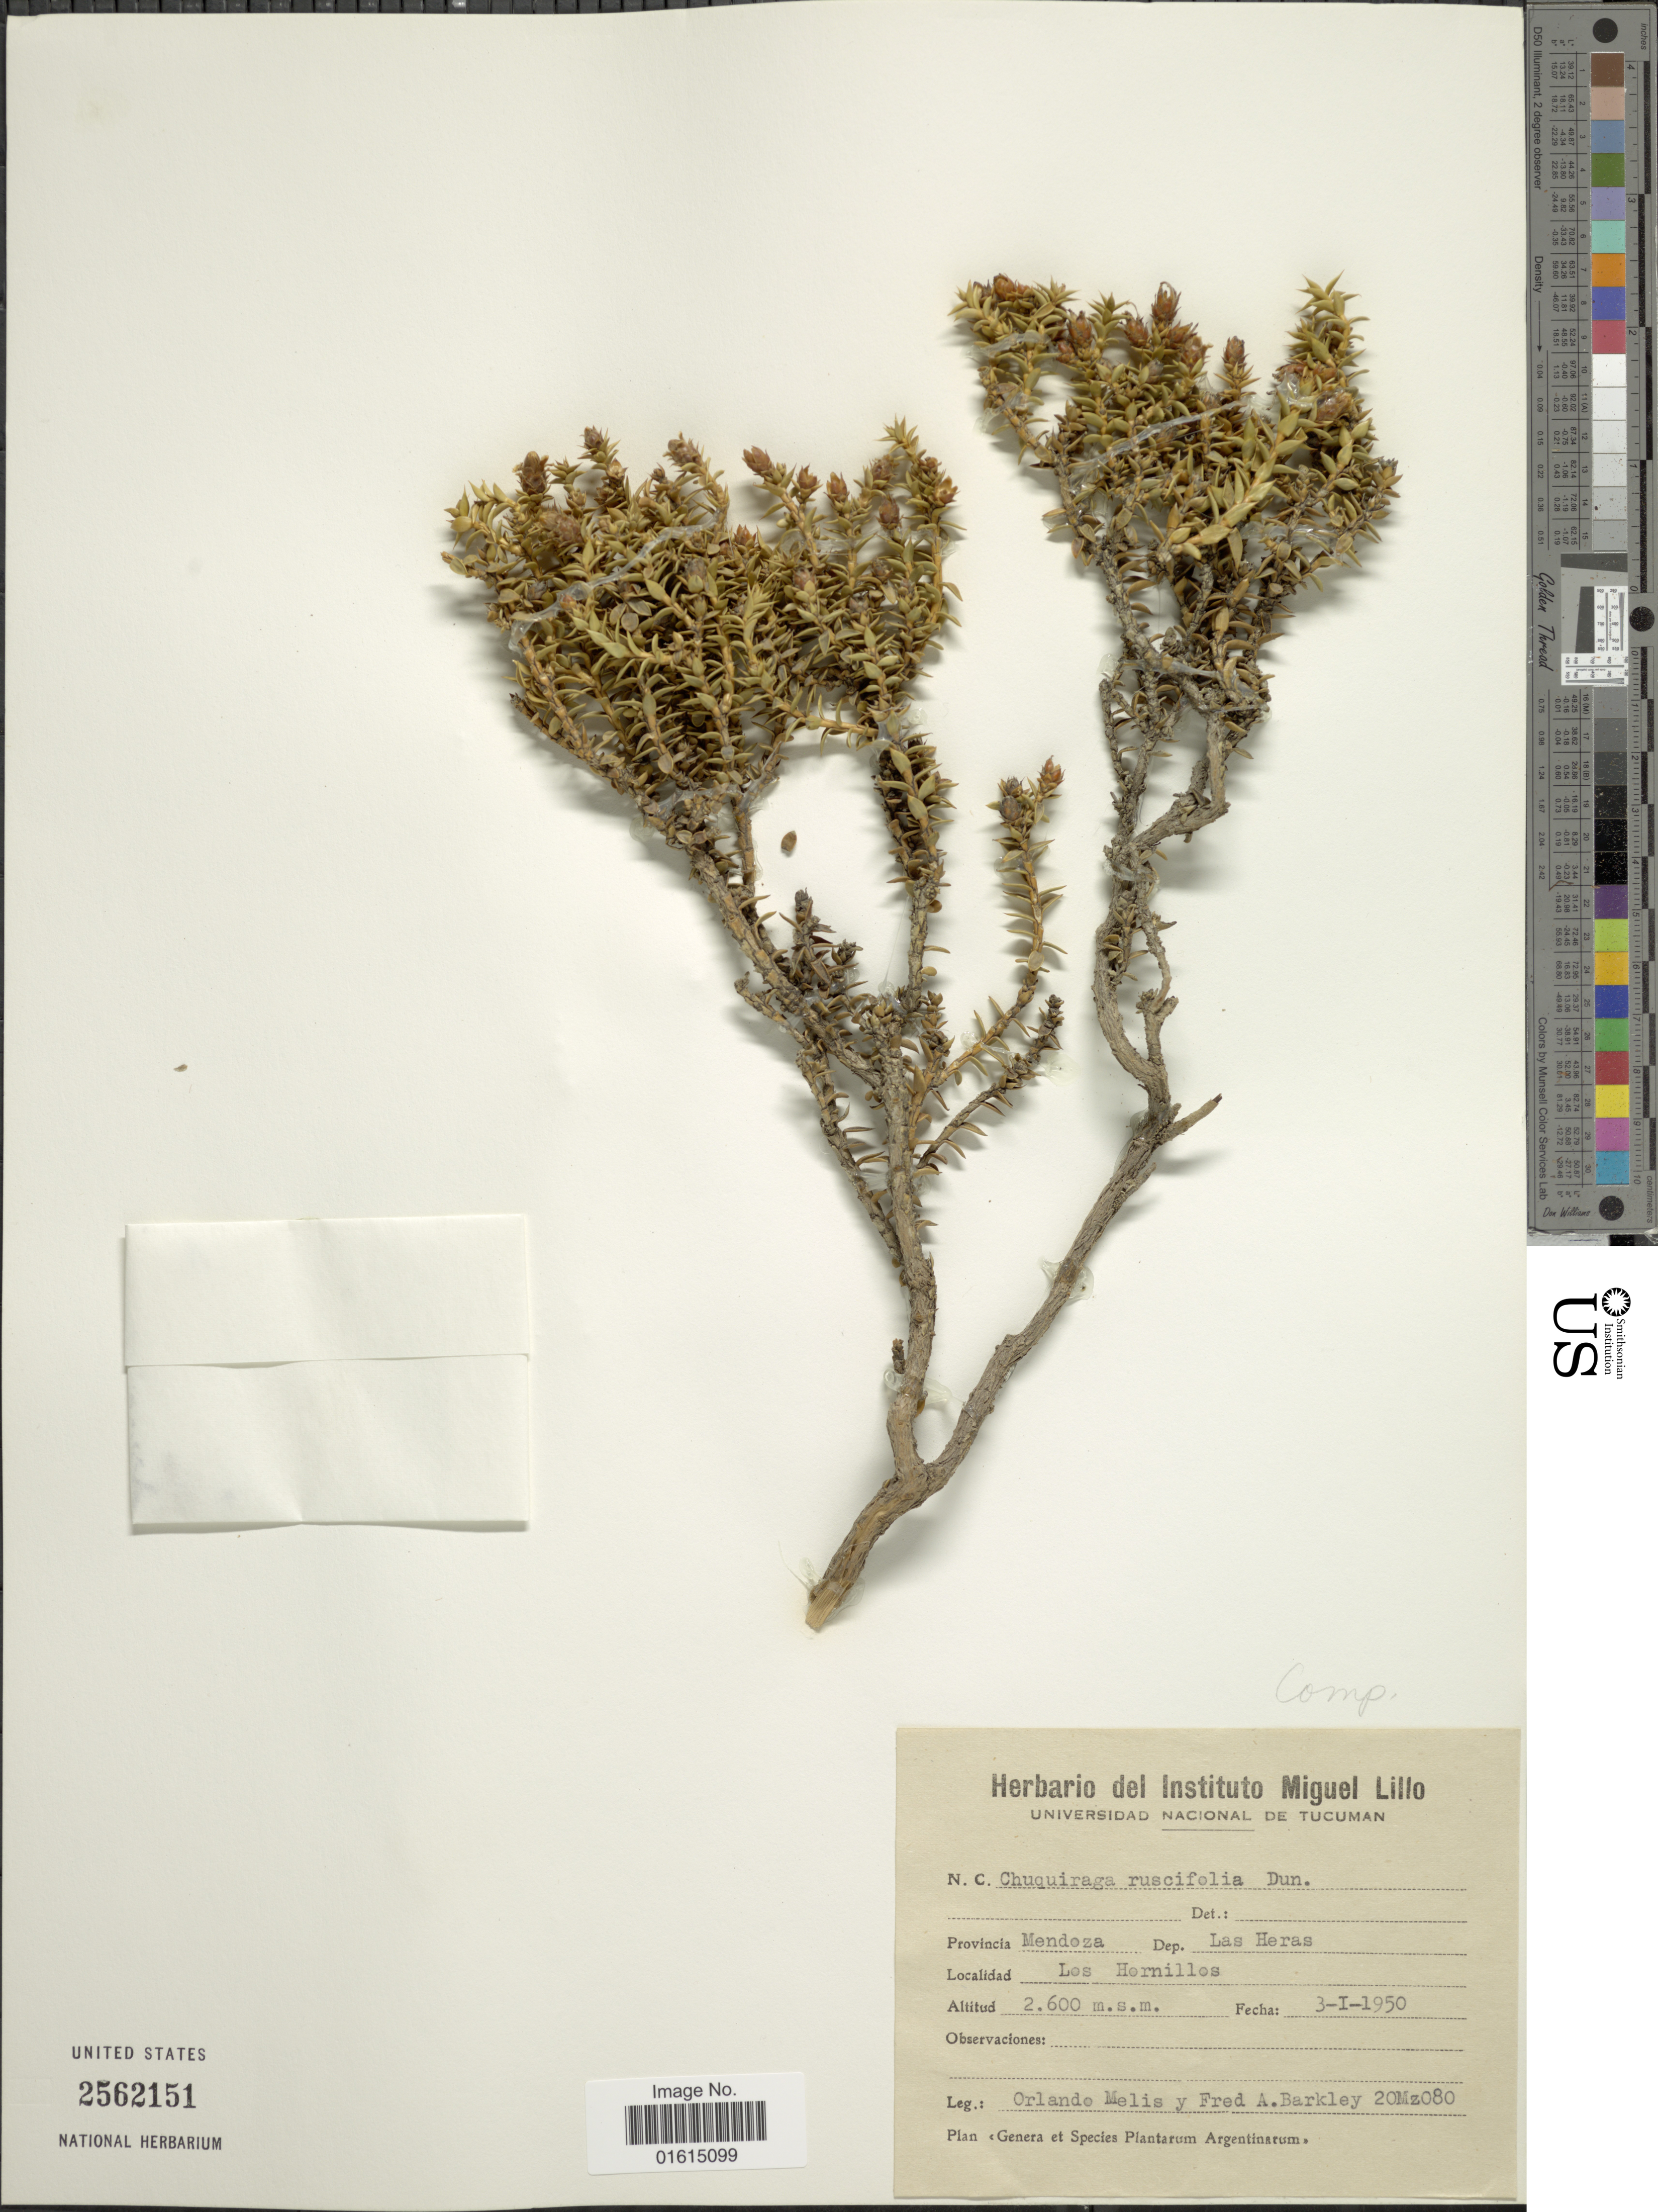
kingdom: Plantae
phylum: Tracheophyta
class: Magnoliopsida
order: Asterales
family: Asteraceae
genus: Chuquiraga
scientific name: Chuquiraga ruscifolia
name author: D. Don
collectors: L. Melis & F. A. Barkley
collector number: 20Mz080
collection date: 1950-01-03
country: Argentina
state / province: Mendoza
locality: Provincia Mendoza, Dep. Las Heras, Los Hornillos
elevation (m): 2600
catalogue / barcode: US 2562151